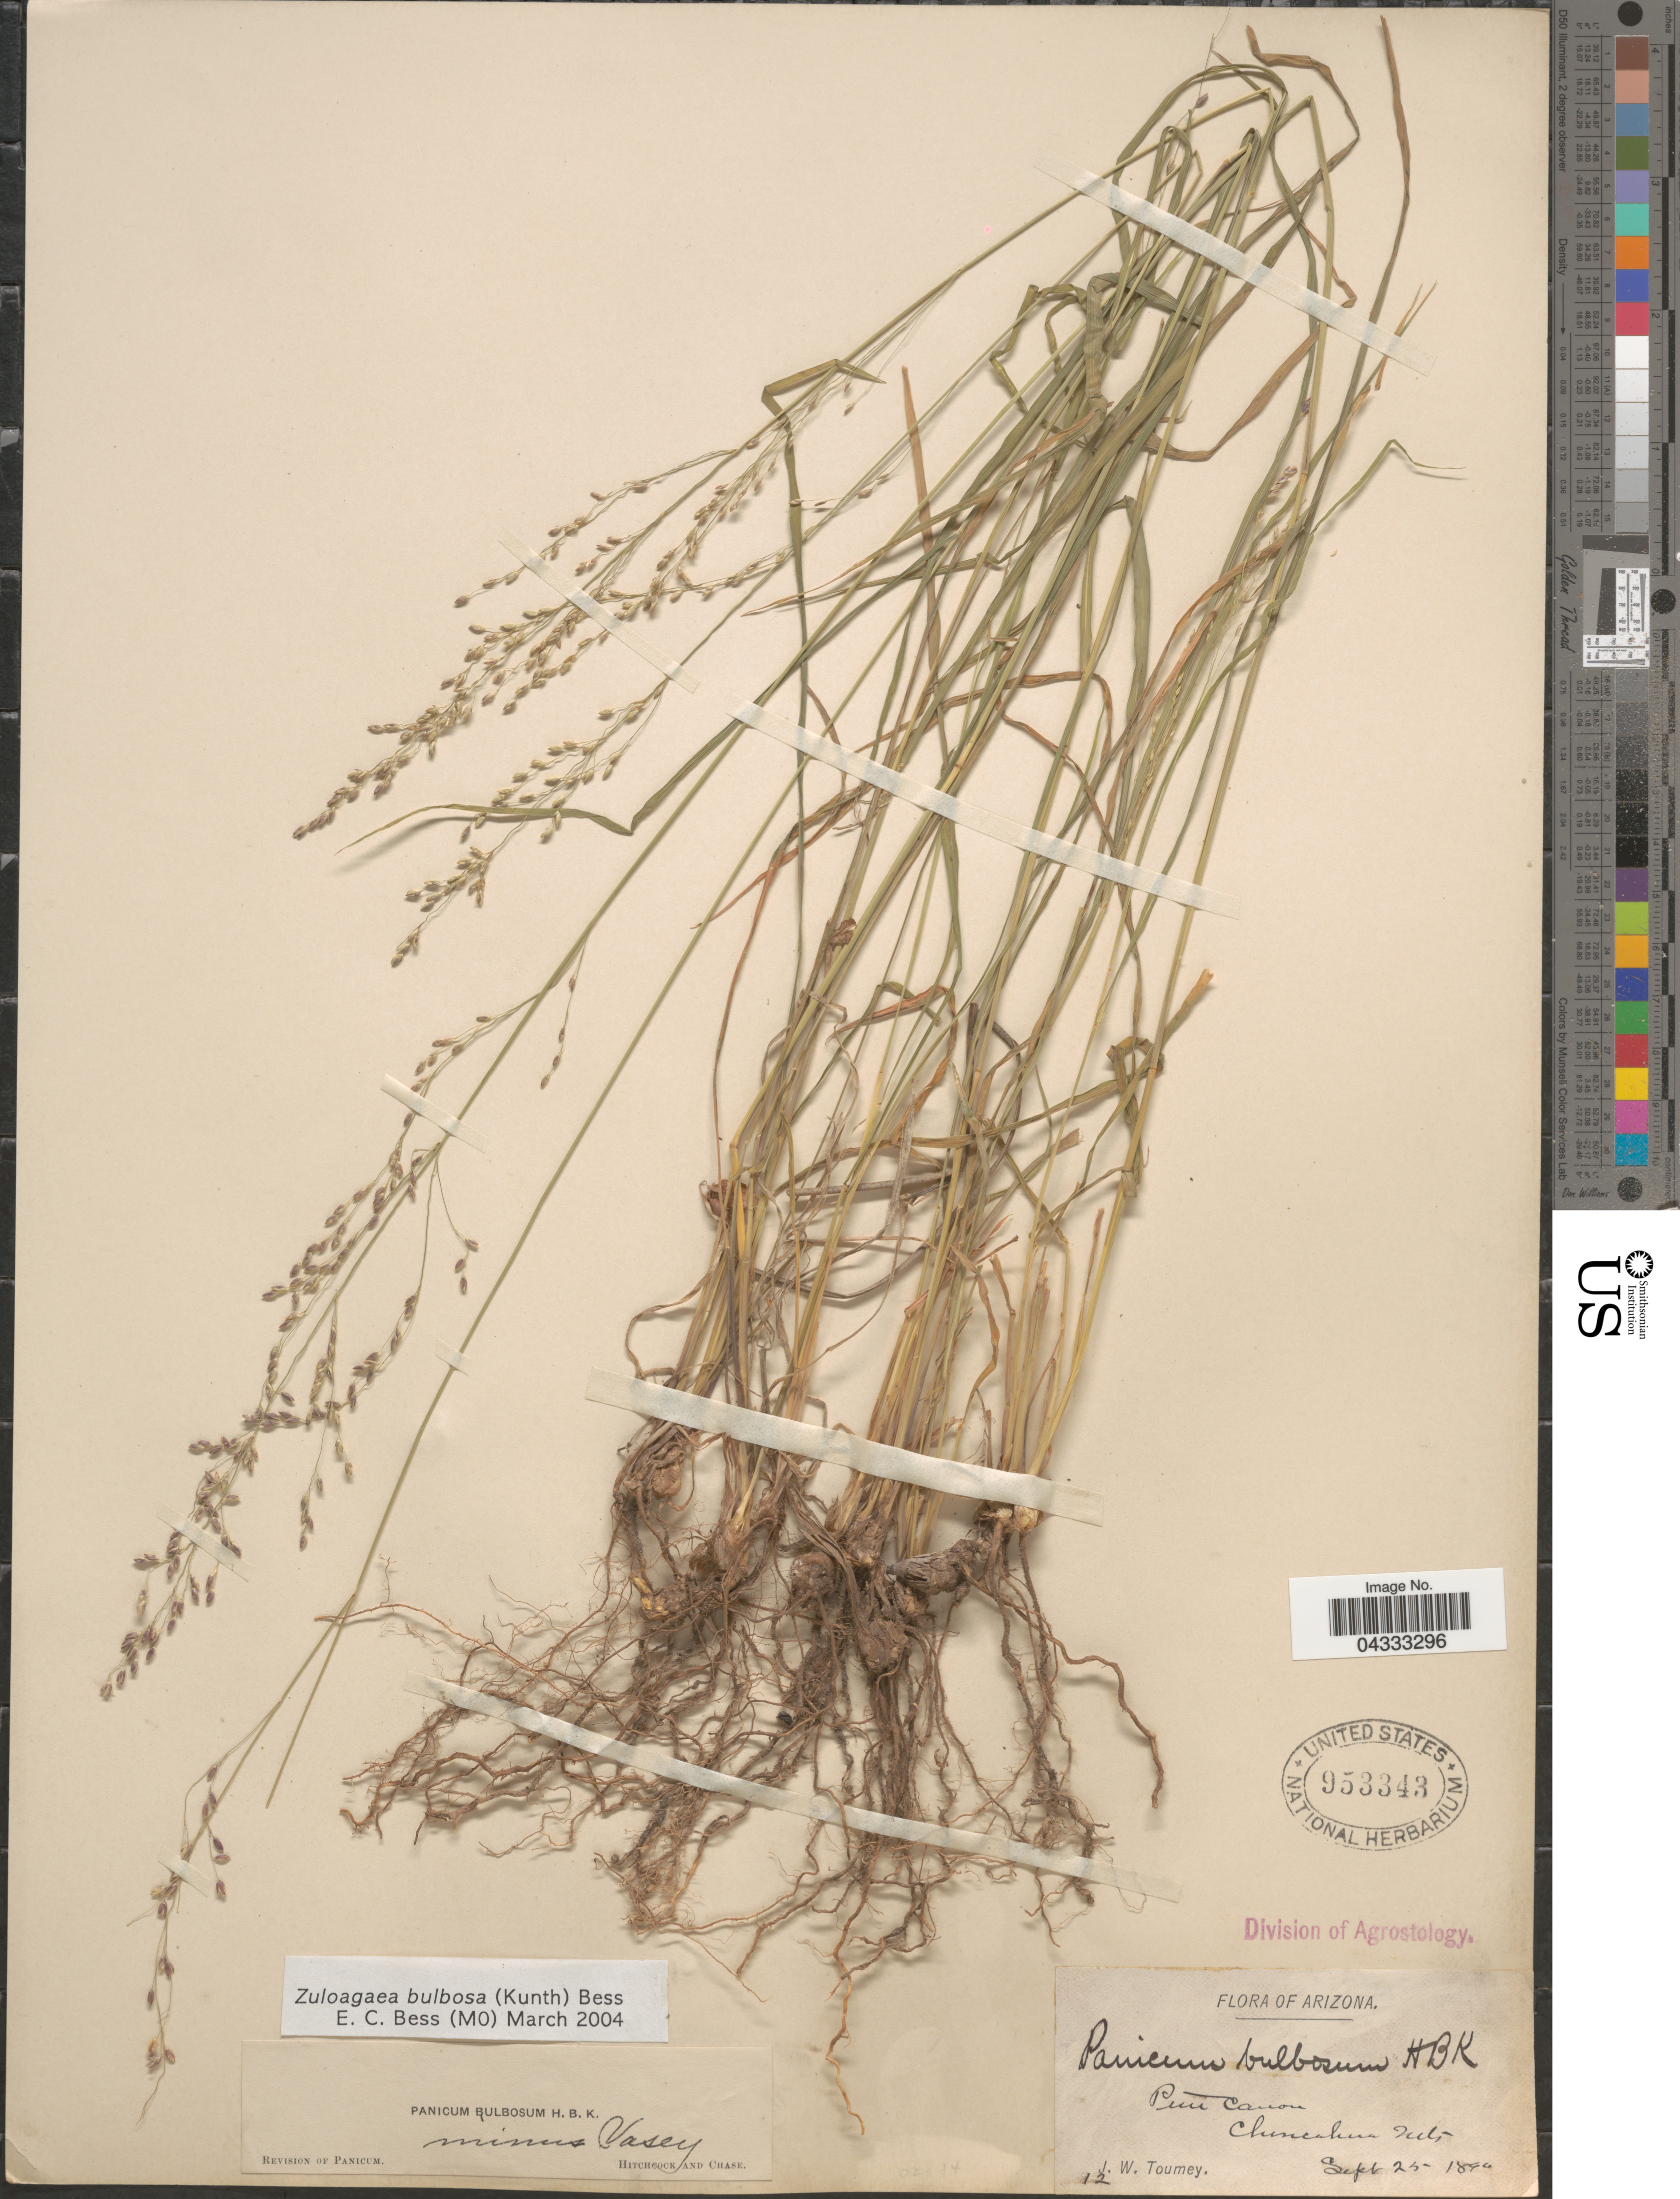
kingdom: Plantae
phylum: Tracheophyta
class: Liliopsida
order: Poales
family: Poaceae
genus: Zuloagaea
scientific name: Zuloagaea bulbosa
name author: (Kunth) E. Bess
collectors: J. W. Toumey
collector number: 12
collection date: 1894-09-25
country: United States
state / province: Arizona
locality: Pino Canon. Chiricahua Mts.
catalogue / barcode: US 953343